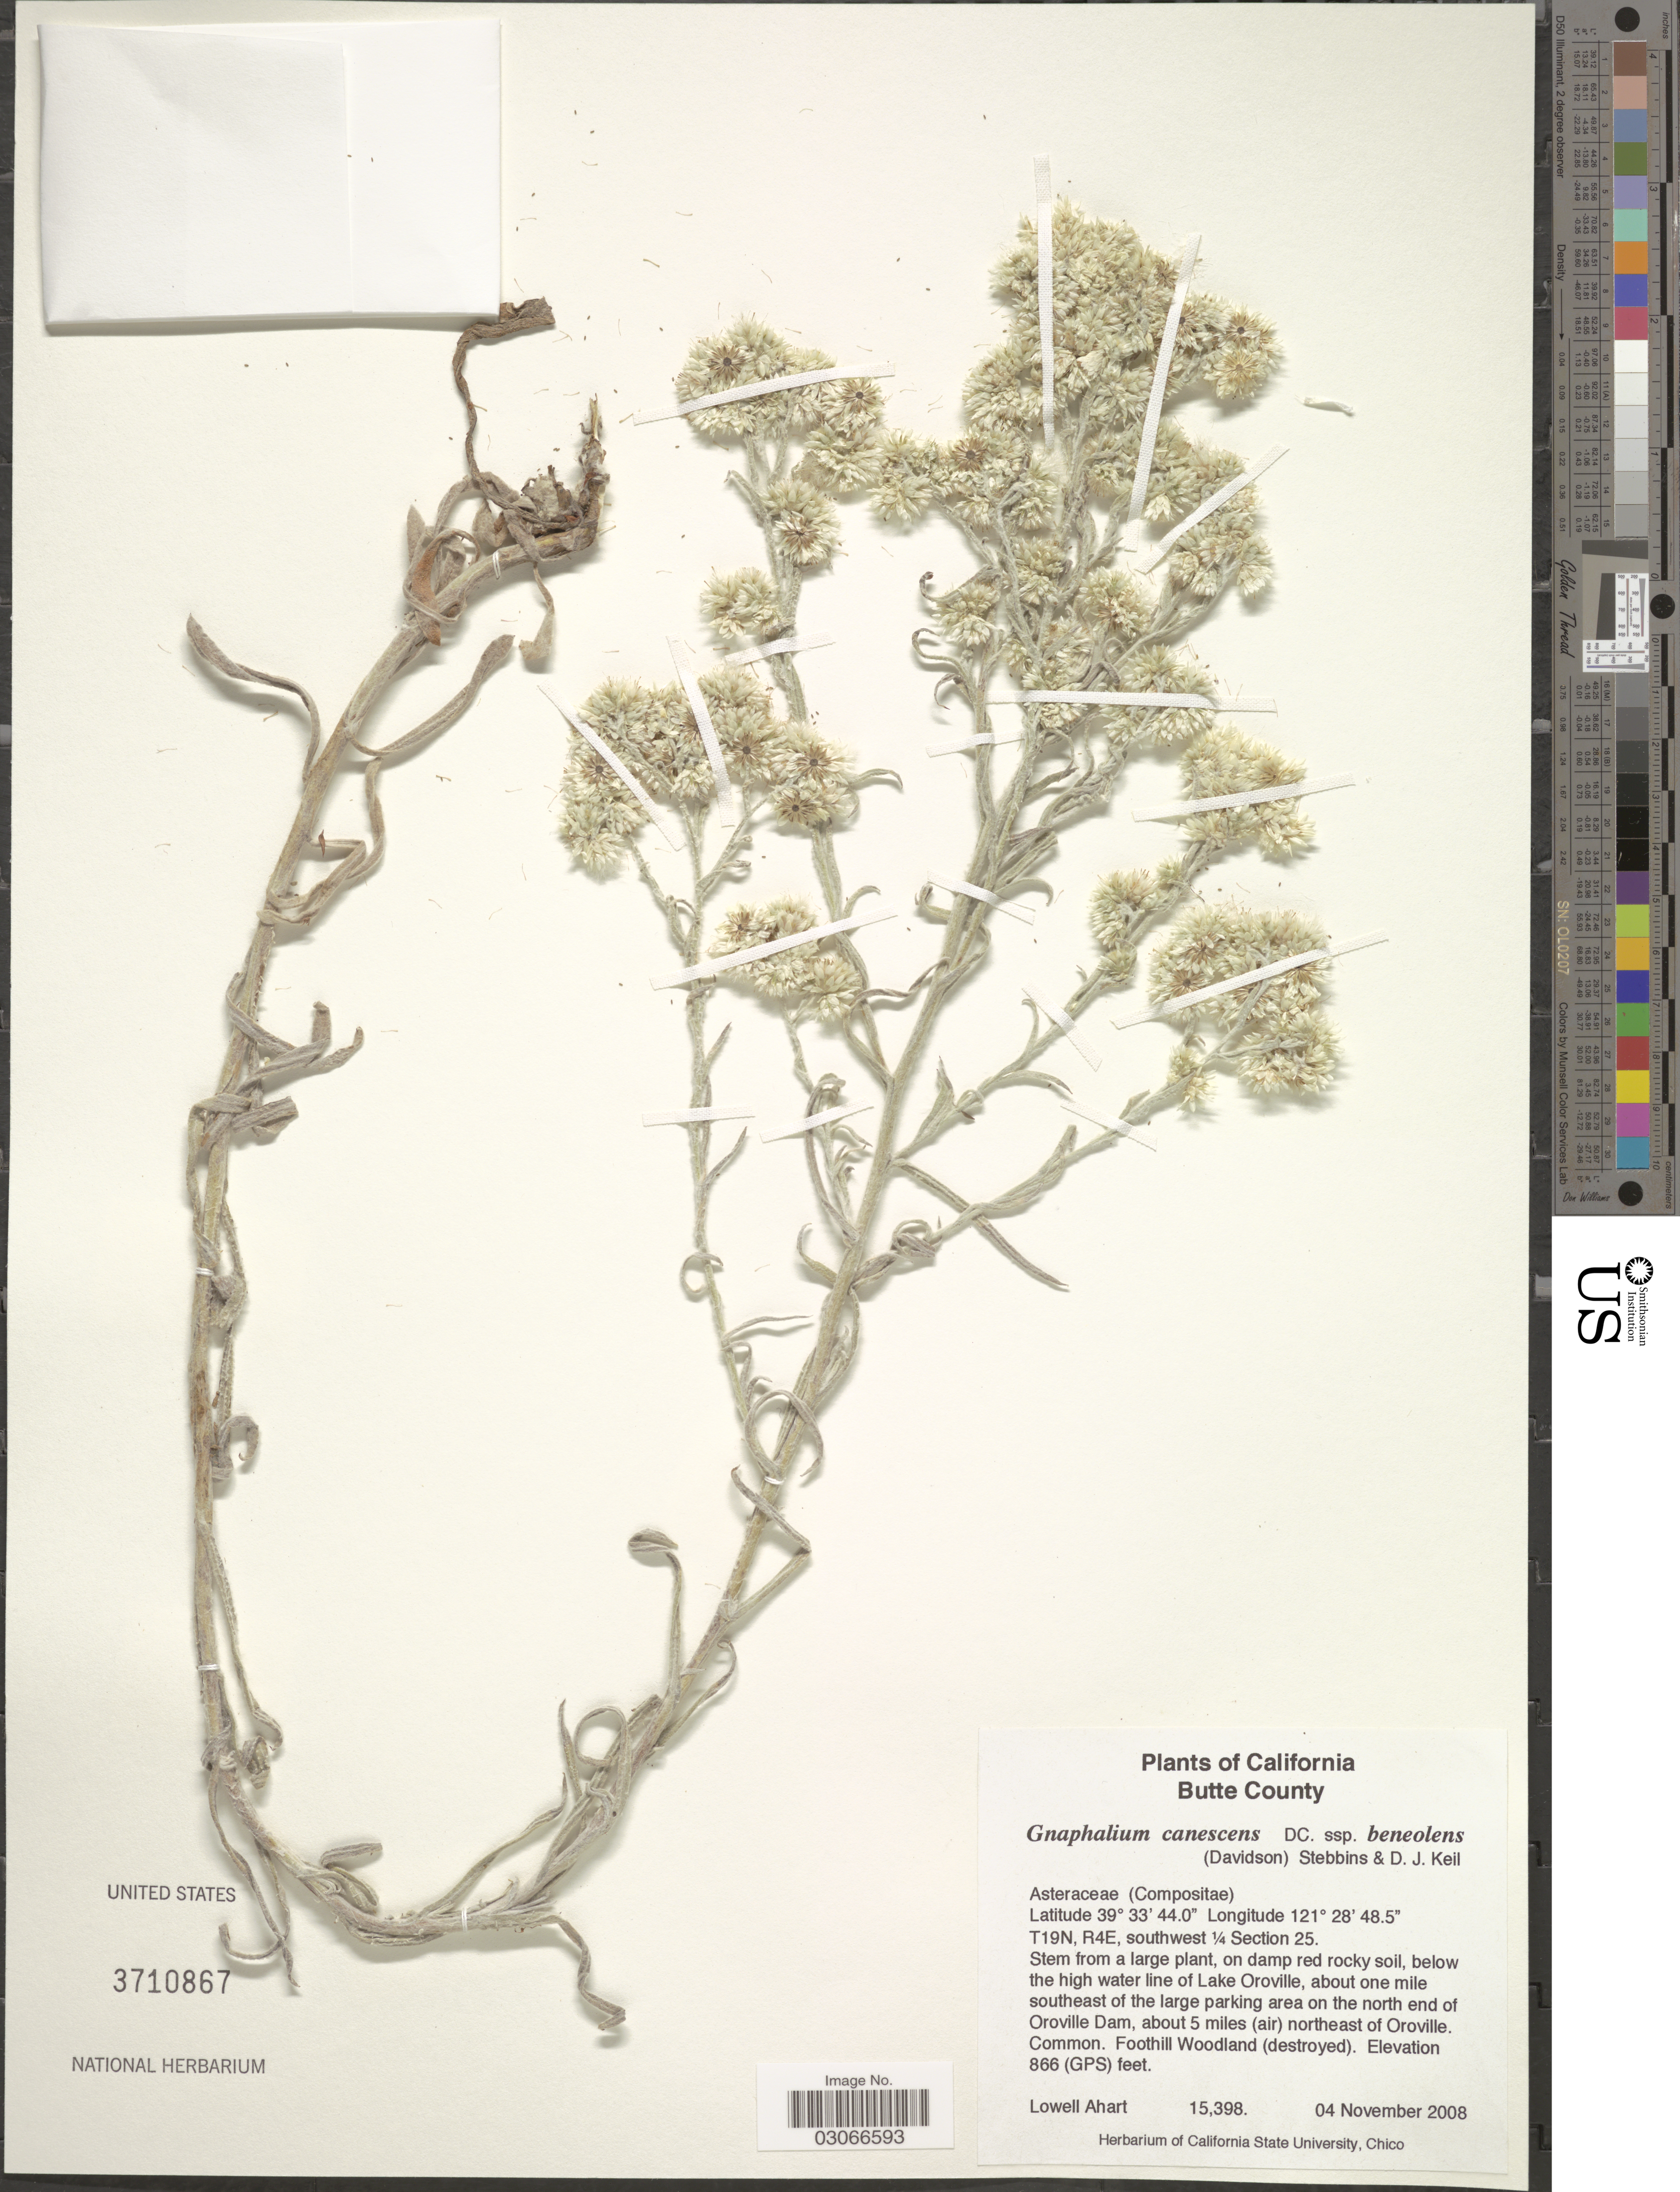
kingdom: Plantae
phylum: Tracheophyta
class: Magnoliopsida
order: Asterales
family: Asteraceae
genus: Gnaphalium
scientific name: Gnaphalium canescens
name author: DC.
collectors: L. Ahart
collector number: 15398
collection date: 2008-11-04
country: United States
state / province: California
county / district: Butte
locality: Butte County. T19N, R4E, southwest ¼ Section 25, below the high water line of Lake Oroville, about one mile southeast of the large parking area on the north end of Oroville Dam, about 5 miles (air) northeast of Oroville.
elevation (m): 264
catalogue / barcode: US 3710867